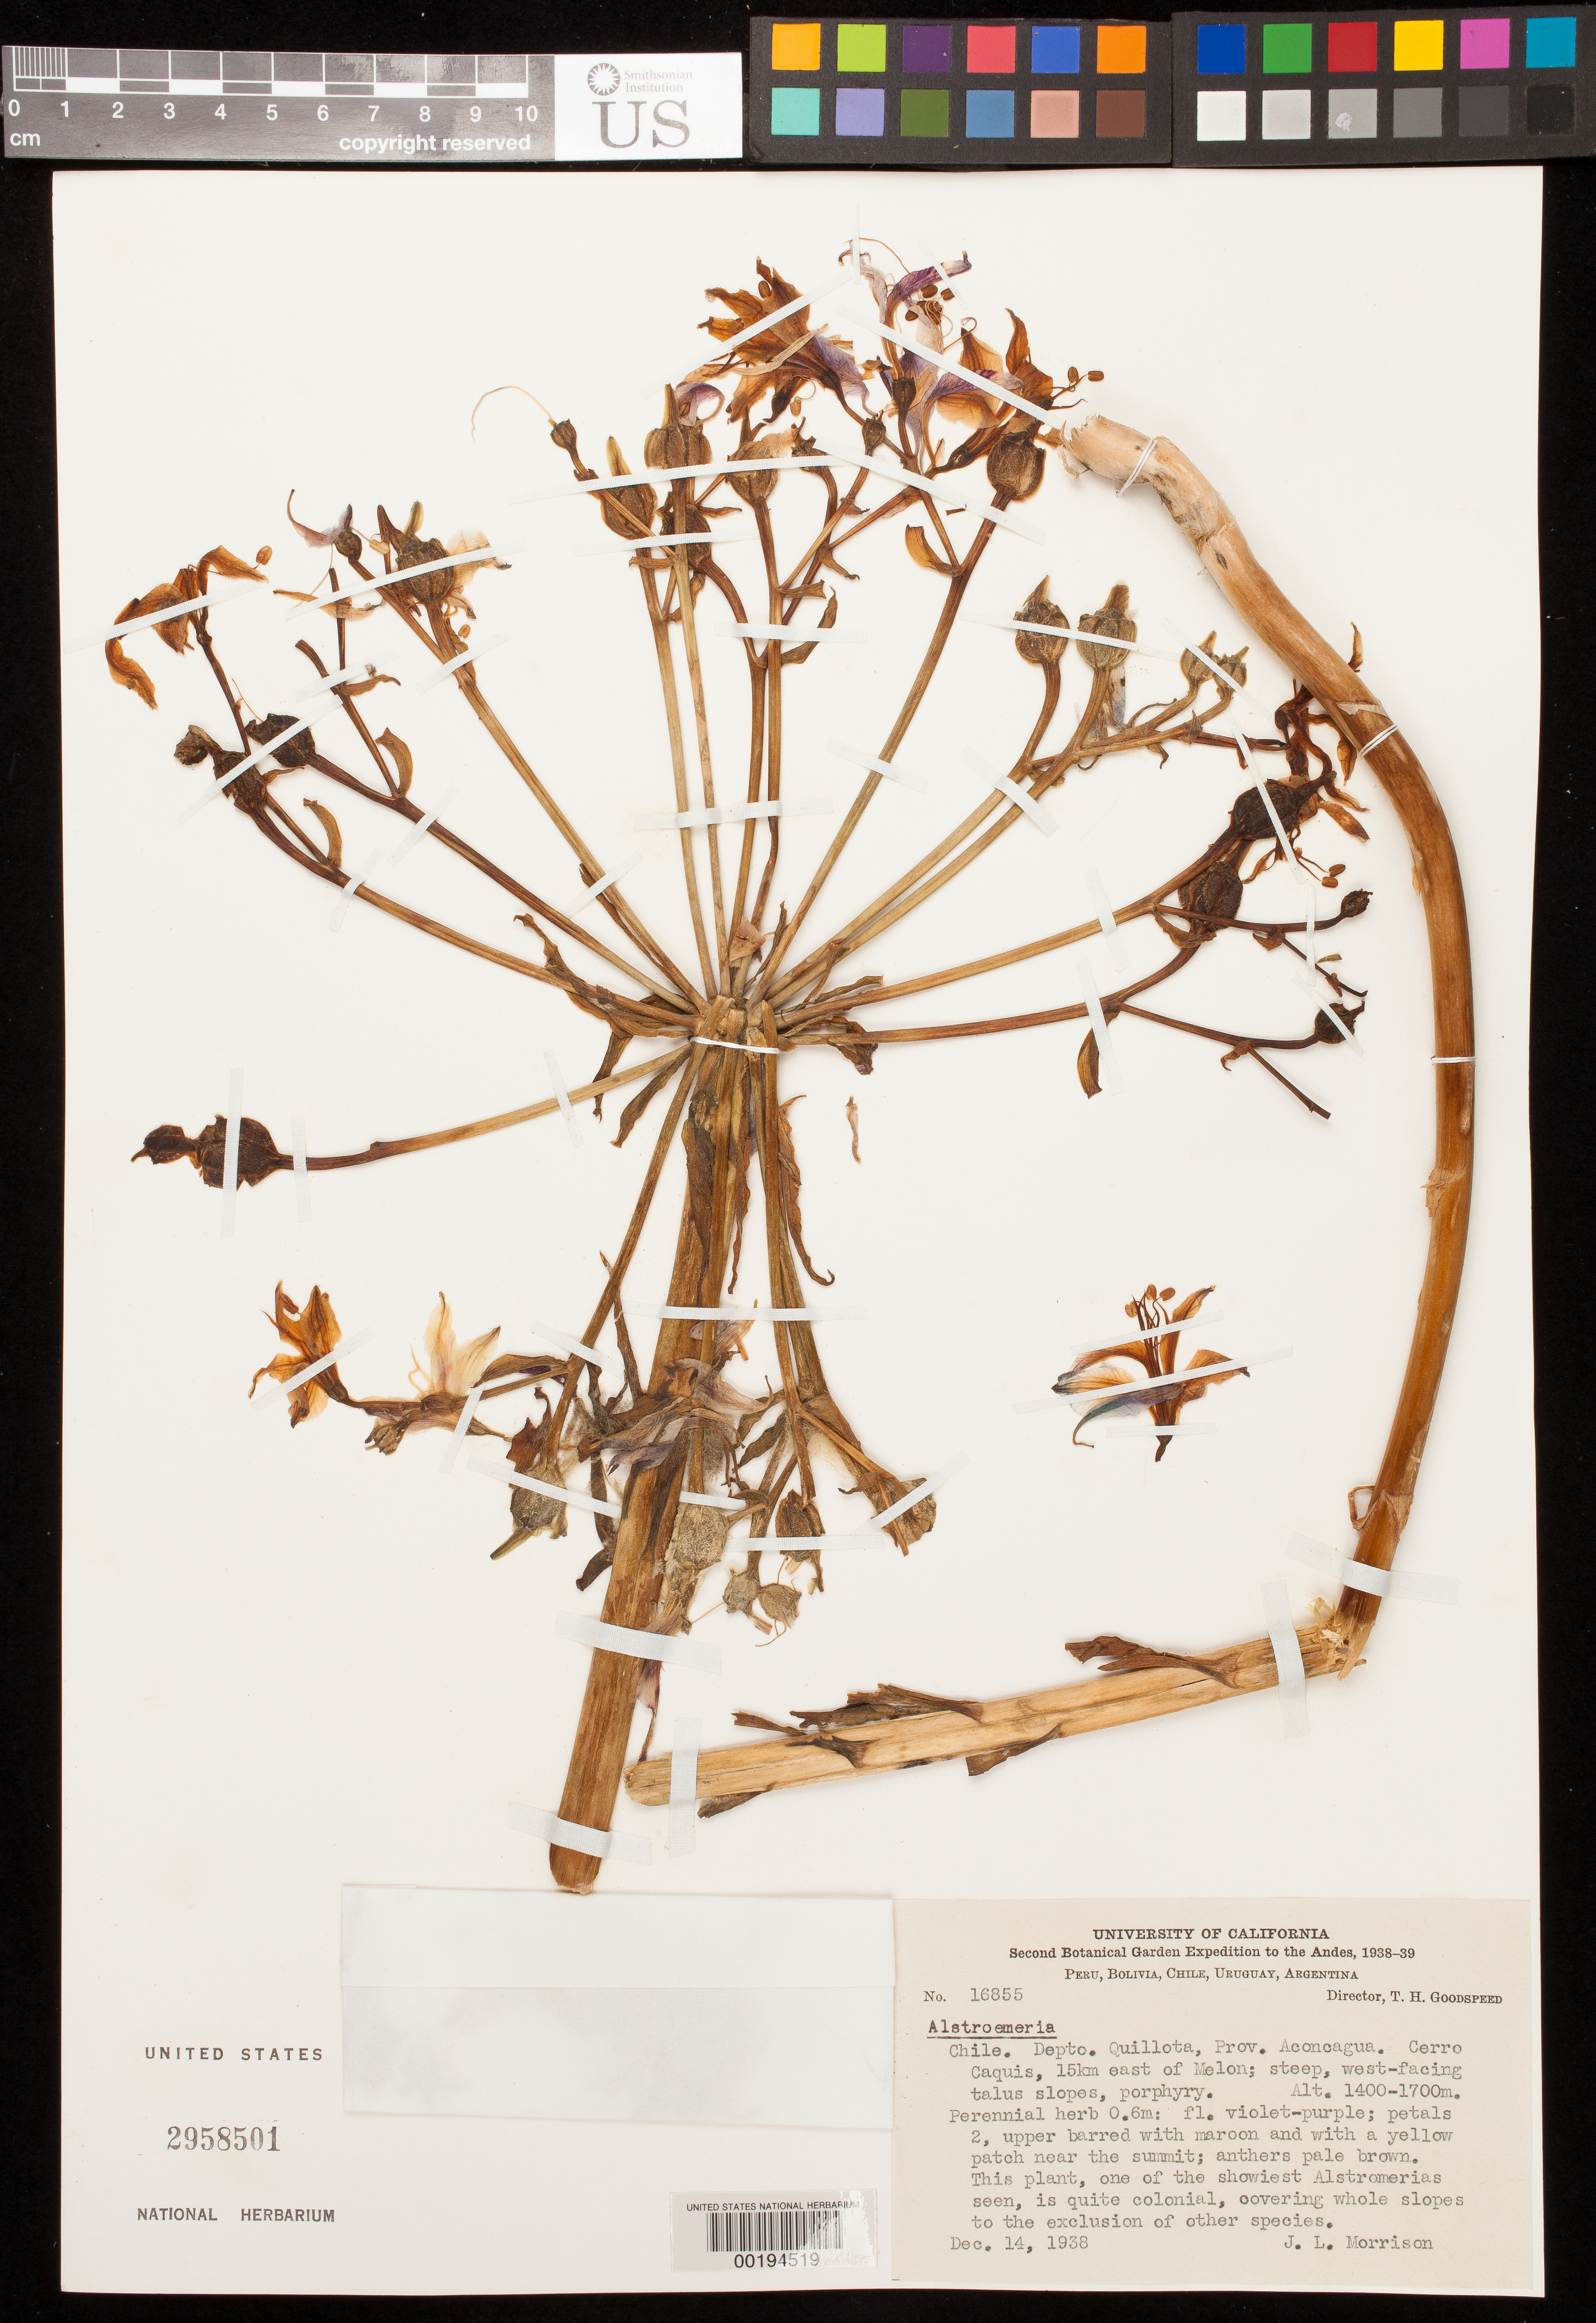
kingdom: Plantae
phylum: Tracheophyta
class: Liliopsida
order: Liliales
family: Alstroemeriaceae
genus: Alstroemeria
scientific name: Alstroemeria sp.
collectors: J. L. Morrison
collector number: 16855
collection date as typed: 14 Dec 1938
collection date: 1938-12-14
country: Chile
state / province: Valparaíso (V)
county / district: Quillota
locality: Cerro caquis, 15 km e of melon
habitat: Steep, w facing talus slopes, porphyry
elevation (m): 1400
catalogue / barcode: US 2958501